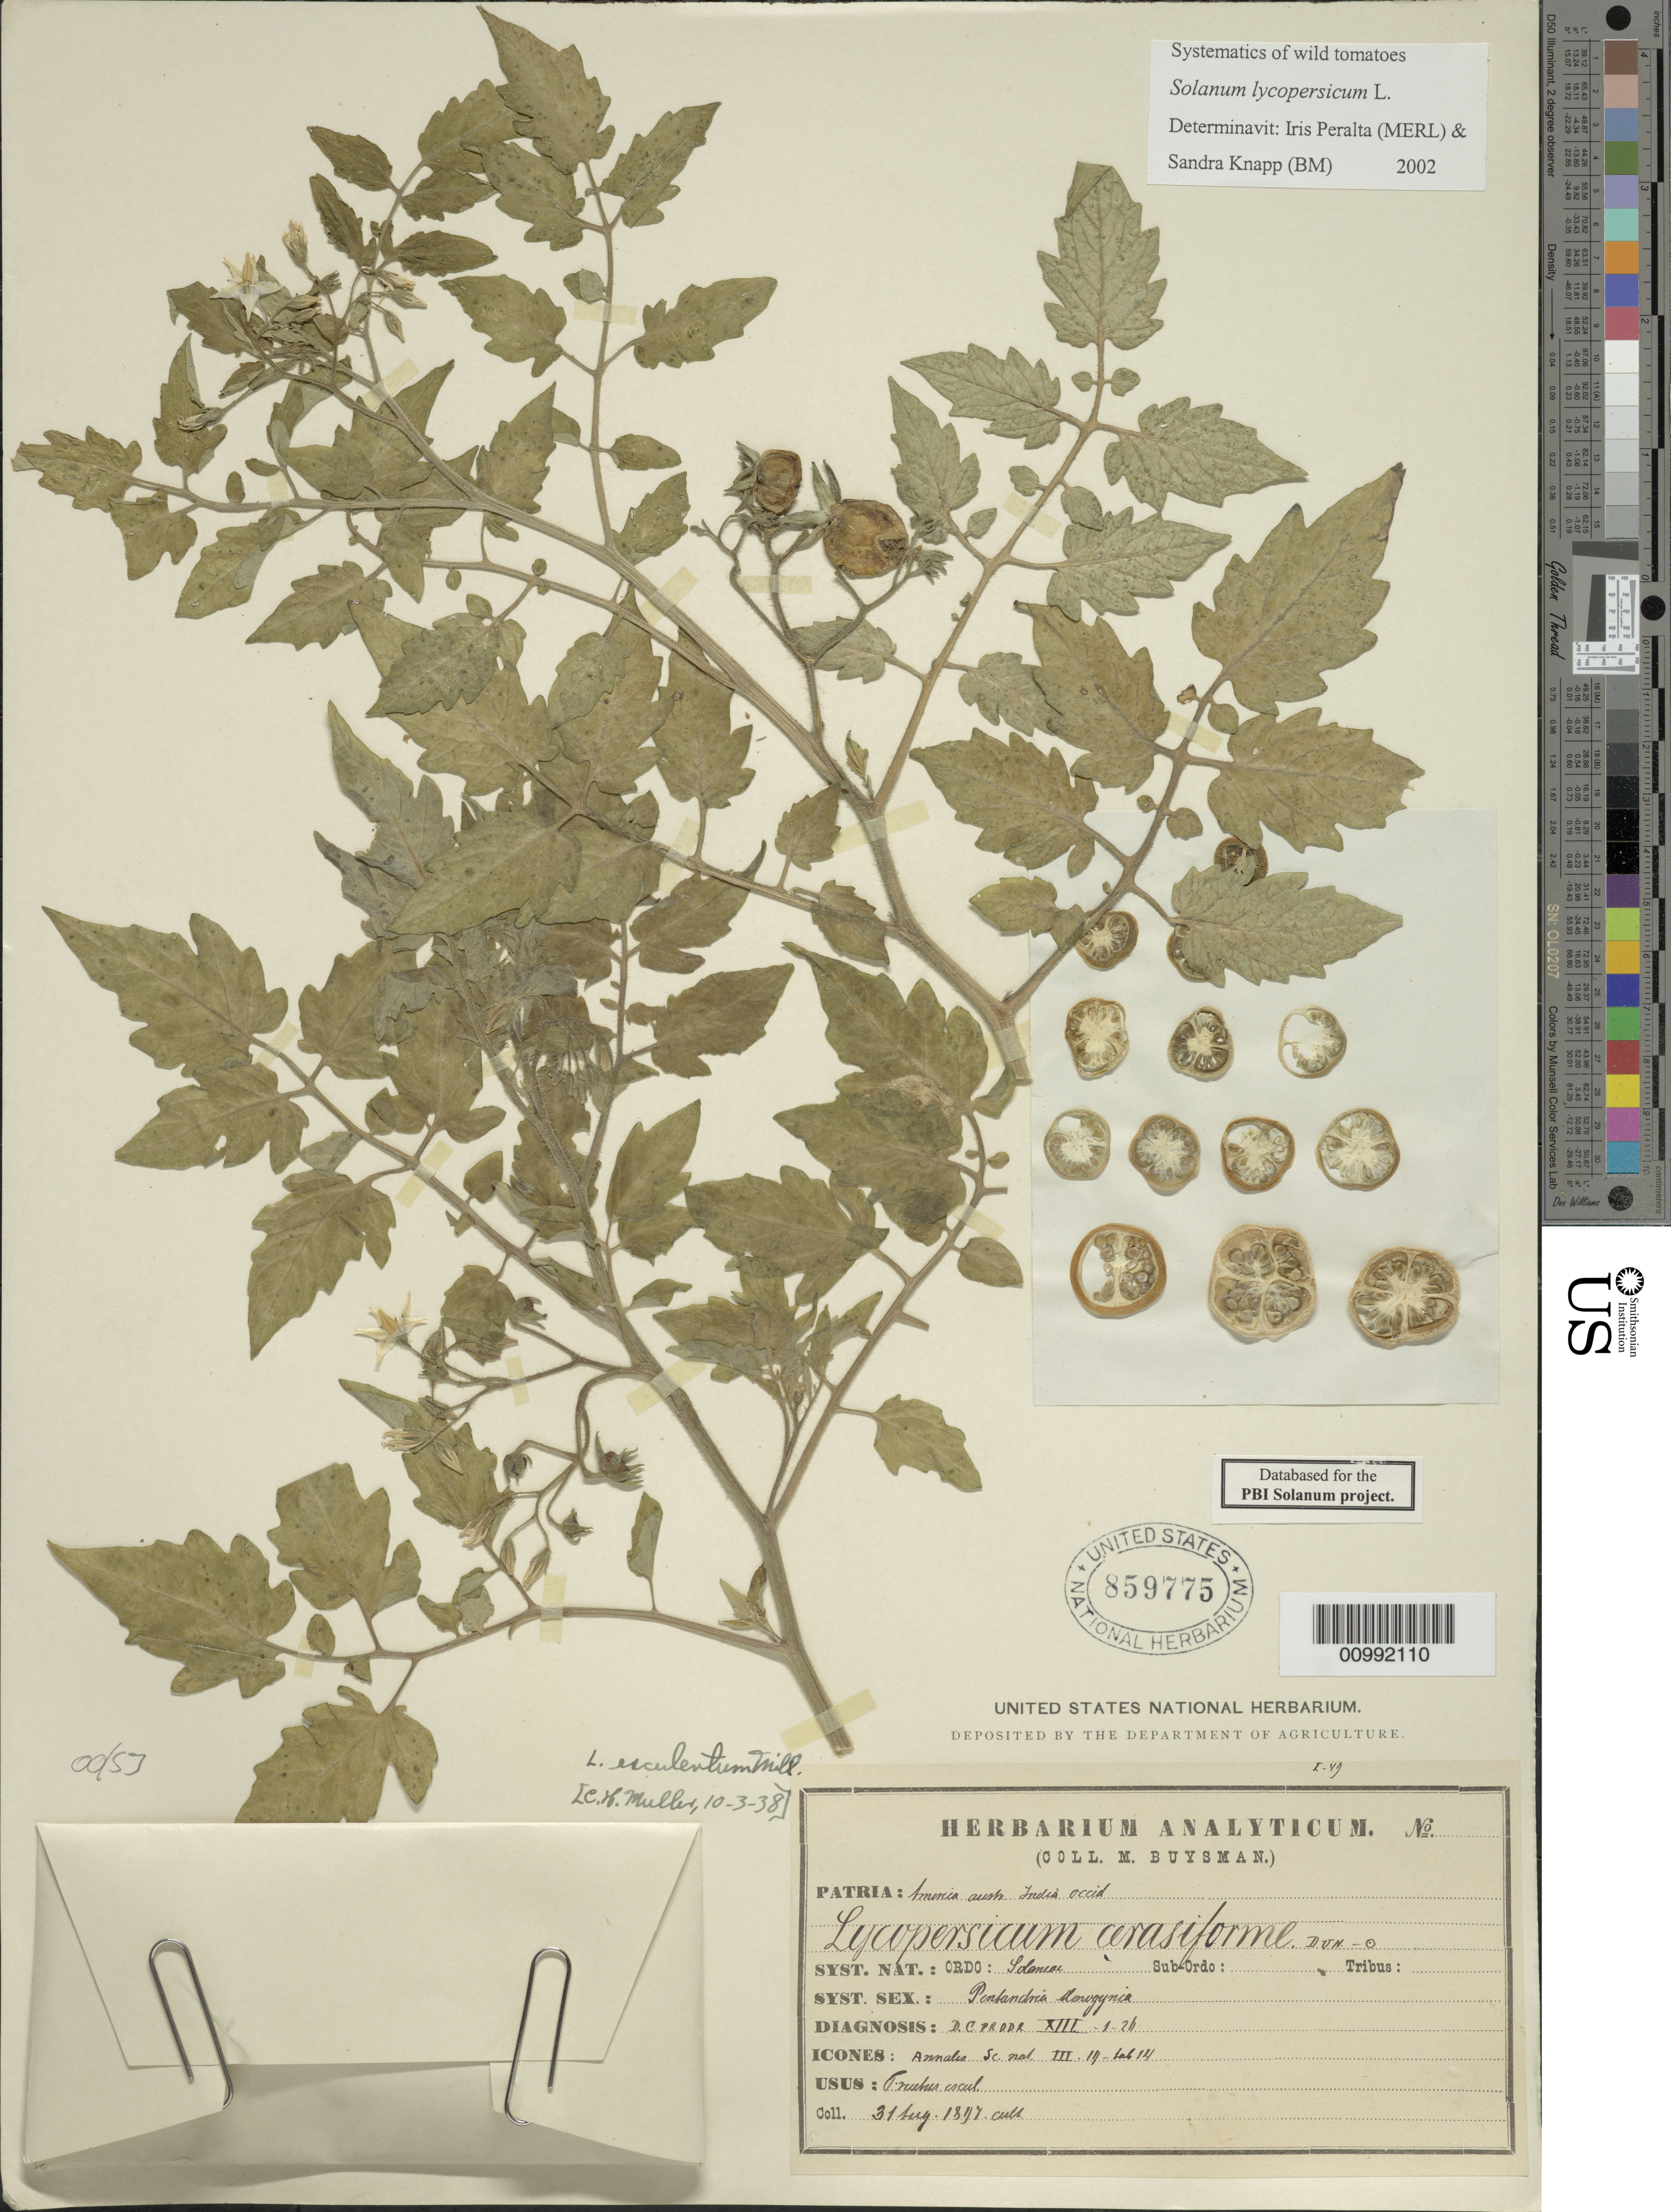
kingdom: Plantae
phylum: Tracheophyta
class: Magnoliopsida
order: Solanales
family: Solanaceae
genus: Solanum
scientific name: Solanum lycopersicum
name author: L.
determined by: Peralta, Iris E.; Knapp, S. D.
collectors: M. Buysman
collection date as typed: Aug 1897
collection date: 1897-08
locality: sin. loc., Herb. Analyticum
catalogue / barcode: US 859775